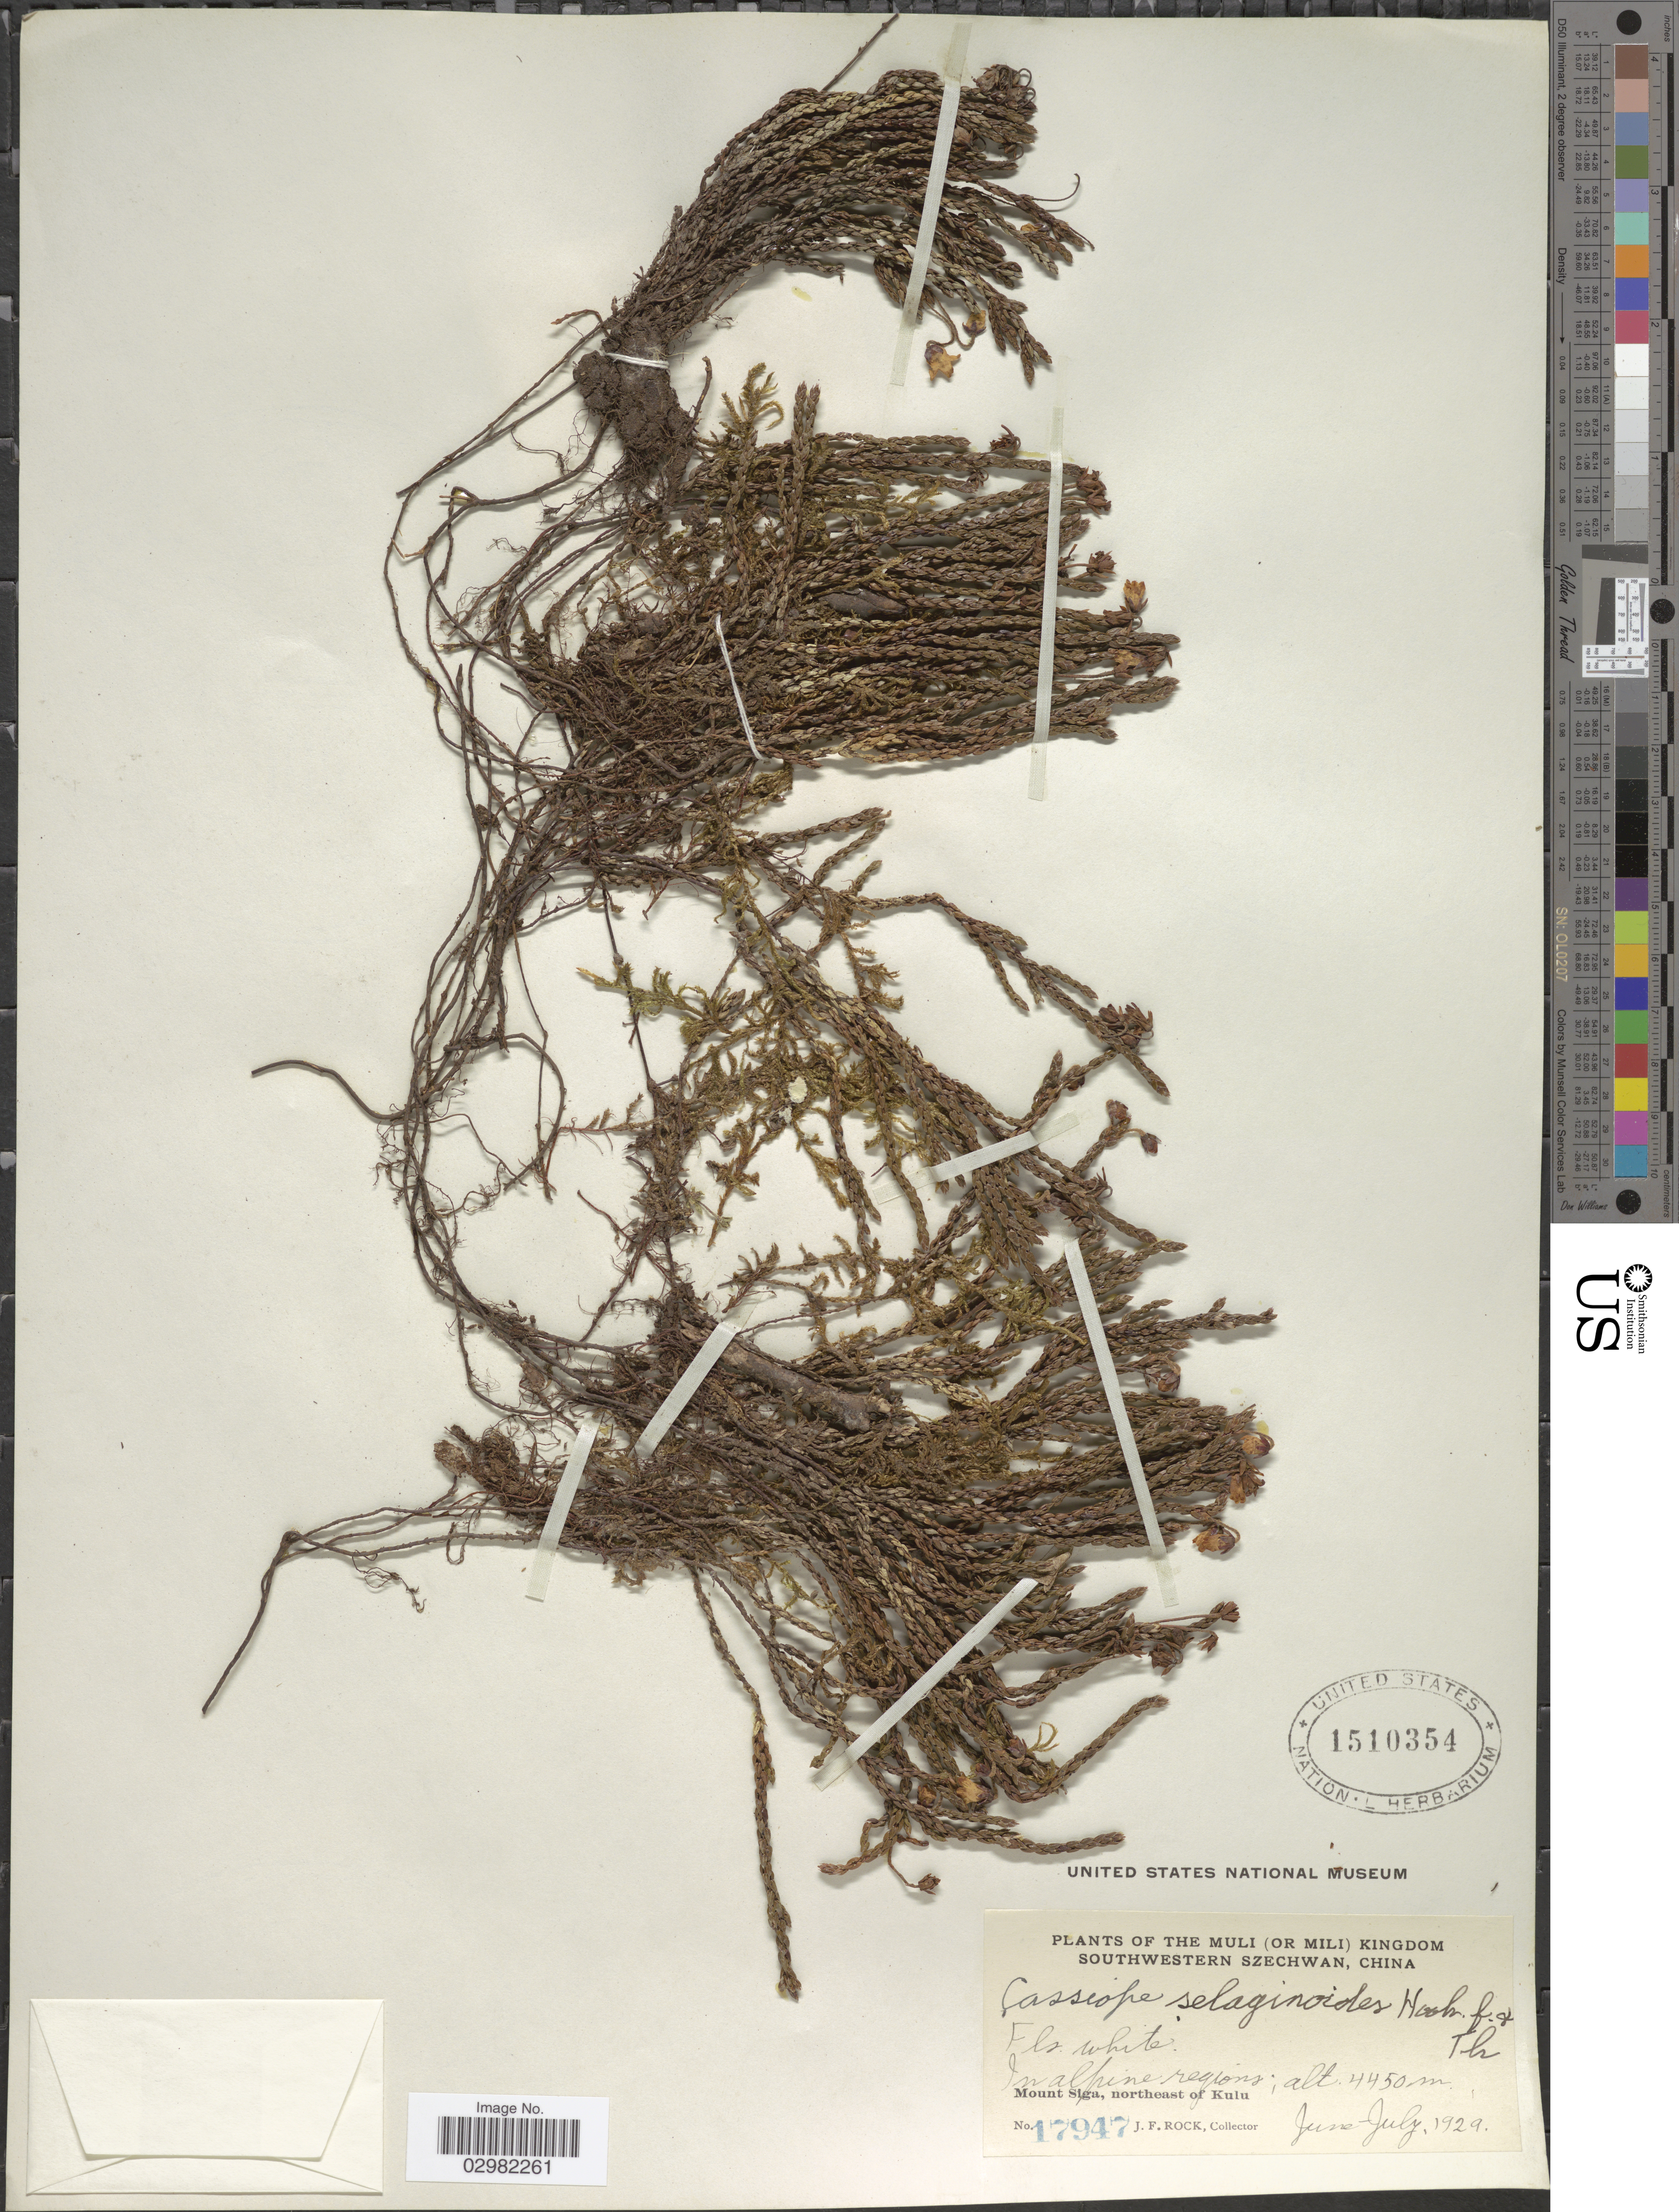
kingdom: Plantae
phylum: Tracheophyta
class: Magnoliopsida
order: Ericales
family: Ericaceae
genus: Cassiope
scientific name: Cassiope selaginoides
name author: Hook. f. & Thomson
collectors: J. Rock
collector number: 17947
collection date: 1929-06/1929-07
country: China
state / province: Sichuan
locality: The Muli (or Mili) Kingdom Southwestern Szechwan, China, Mount Siga, northeast of Kulu.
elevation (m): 4450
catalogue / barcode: US 1510354